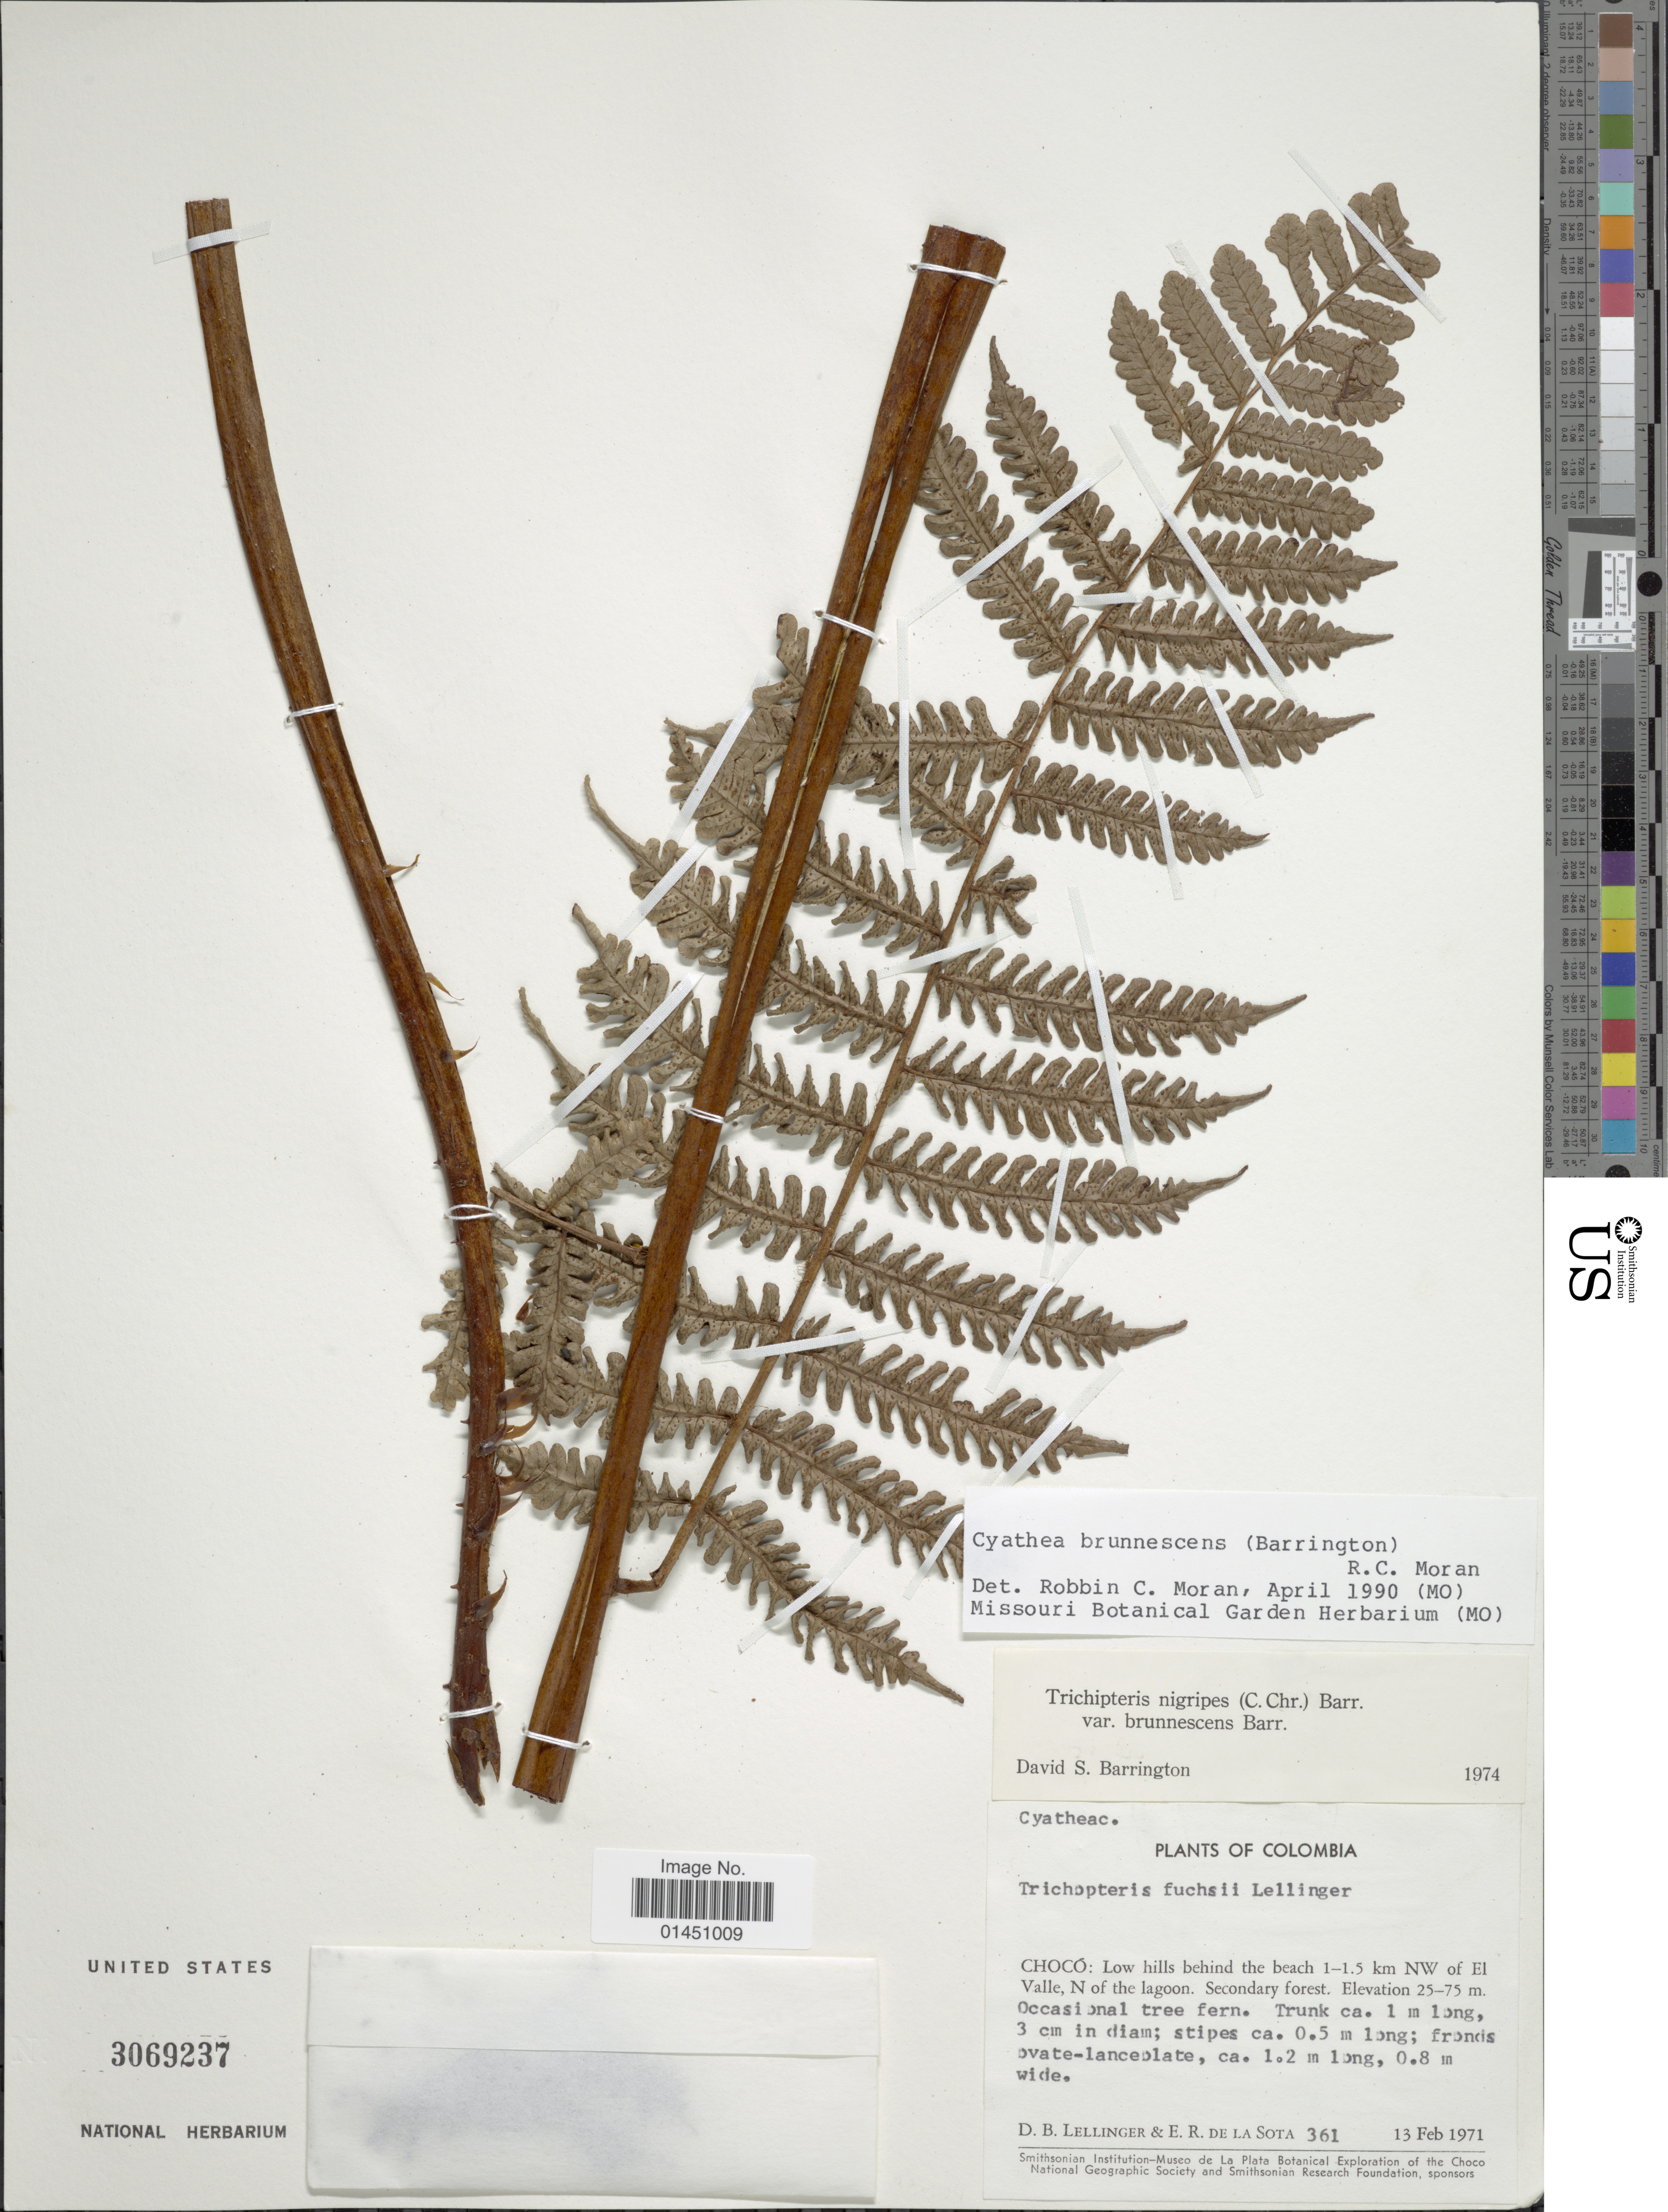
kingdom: Plantae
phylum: Tracheophyta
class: Polypodiopsida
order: Cyatheales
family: Cyatheaceae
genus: Cyathea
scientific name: Cyathea brunnescens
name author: (Barrington) R.C. Moran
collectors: D. B. Lellinger & E. R. de la Sota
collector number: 361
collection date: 1971-02-13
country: Colombia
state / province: Chocó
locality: Low hills behind the beach 1-1.5 km NW of El Valle, N of the lagoon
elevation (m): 25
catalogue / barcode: US 3069237